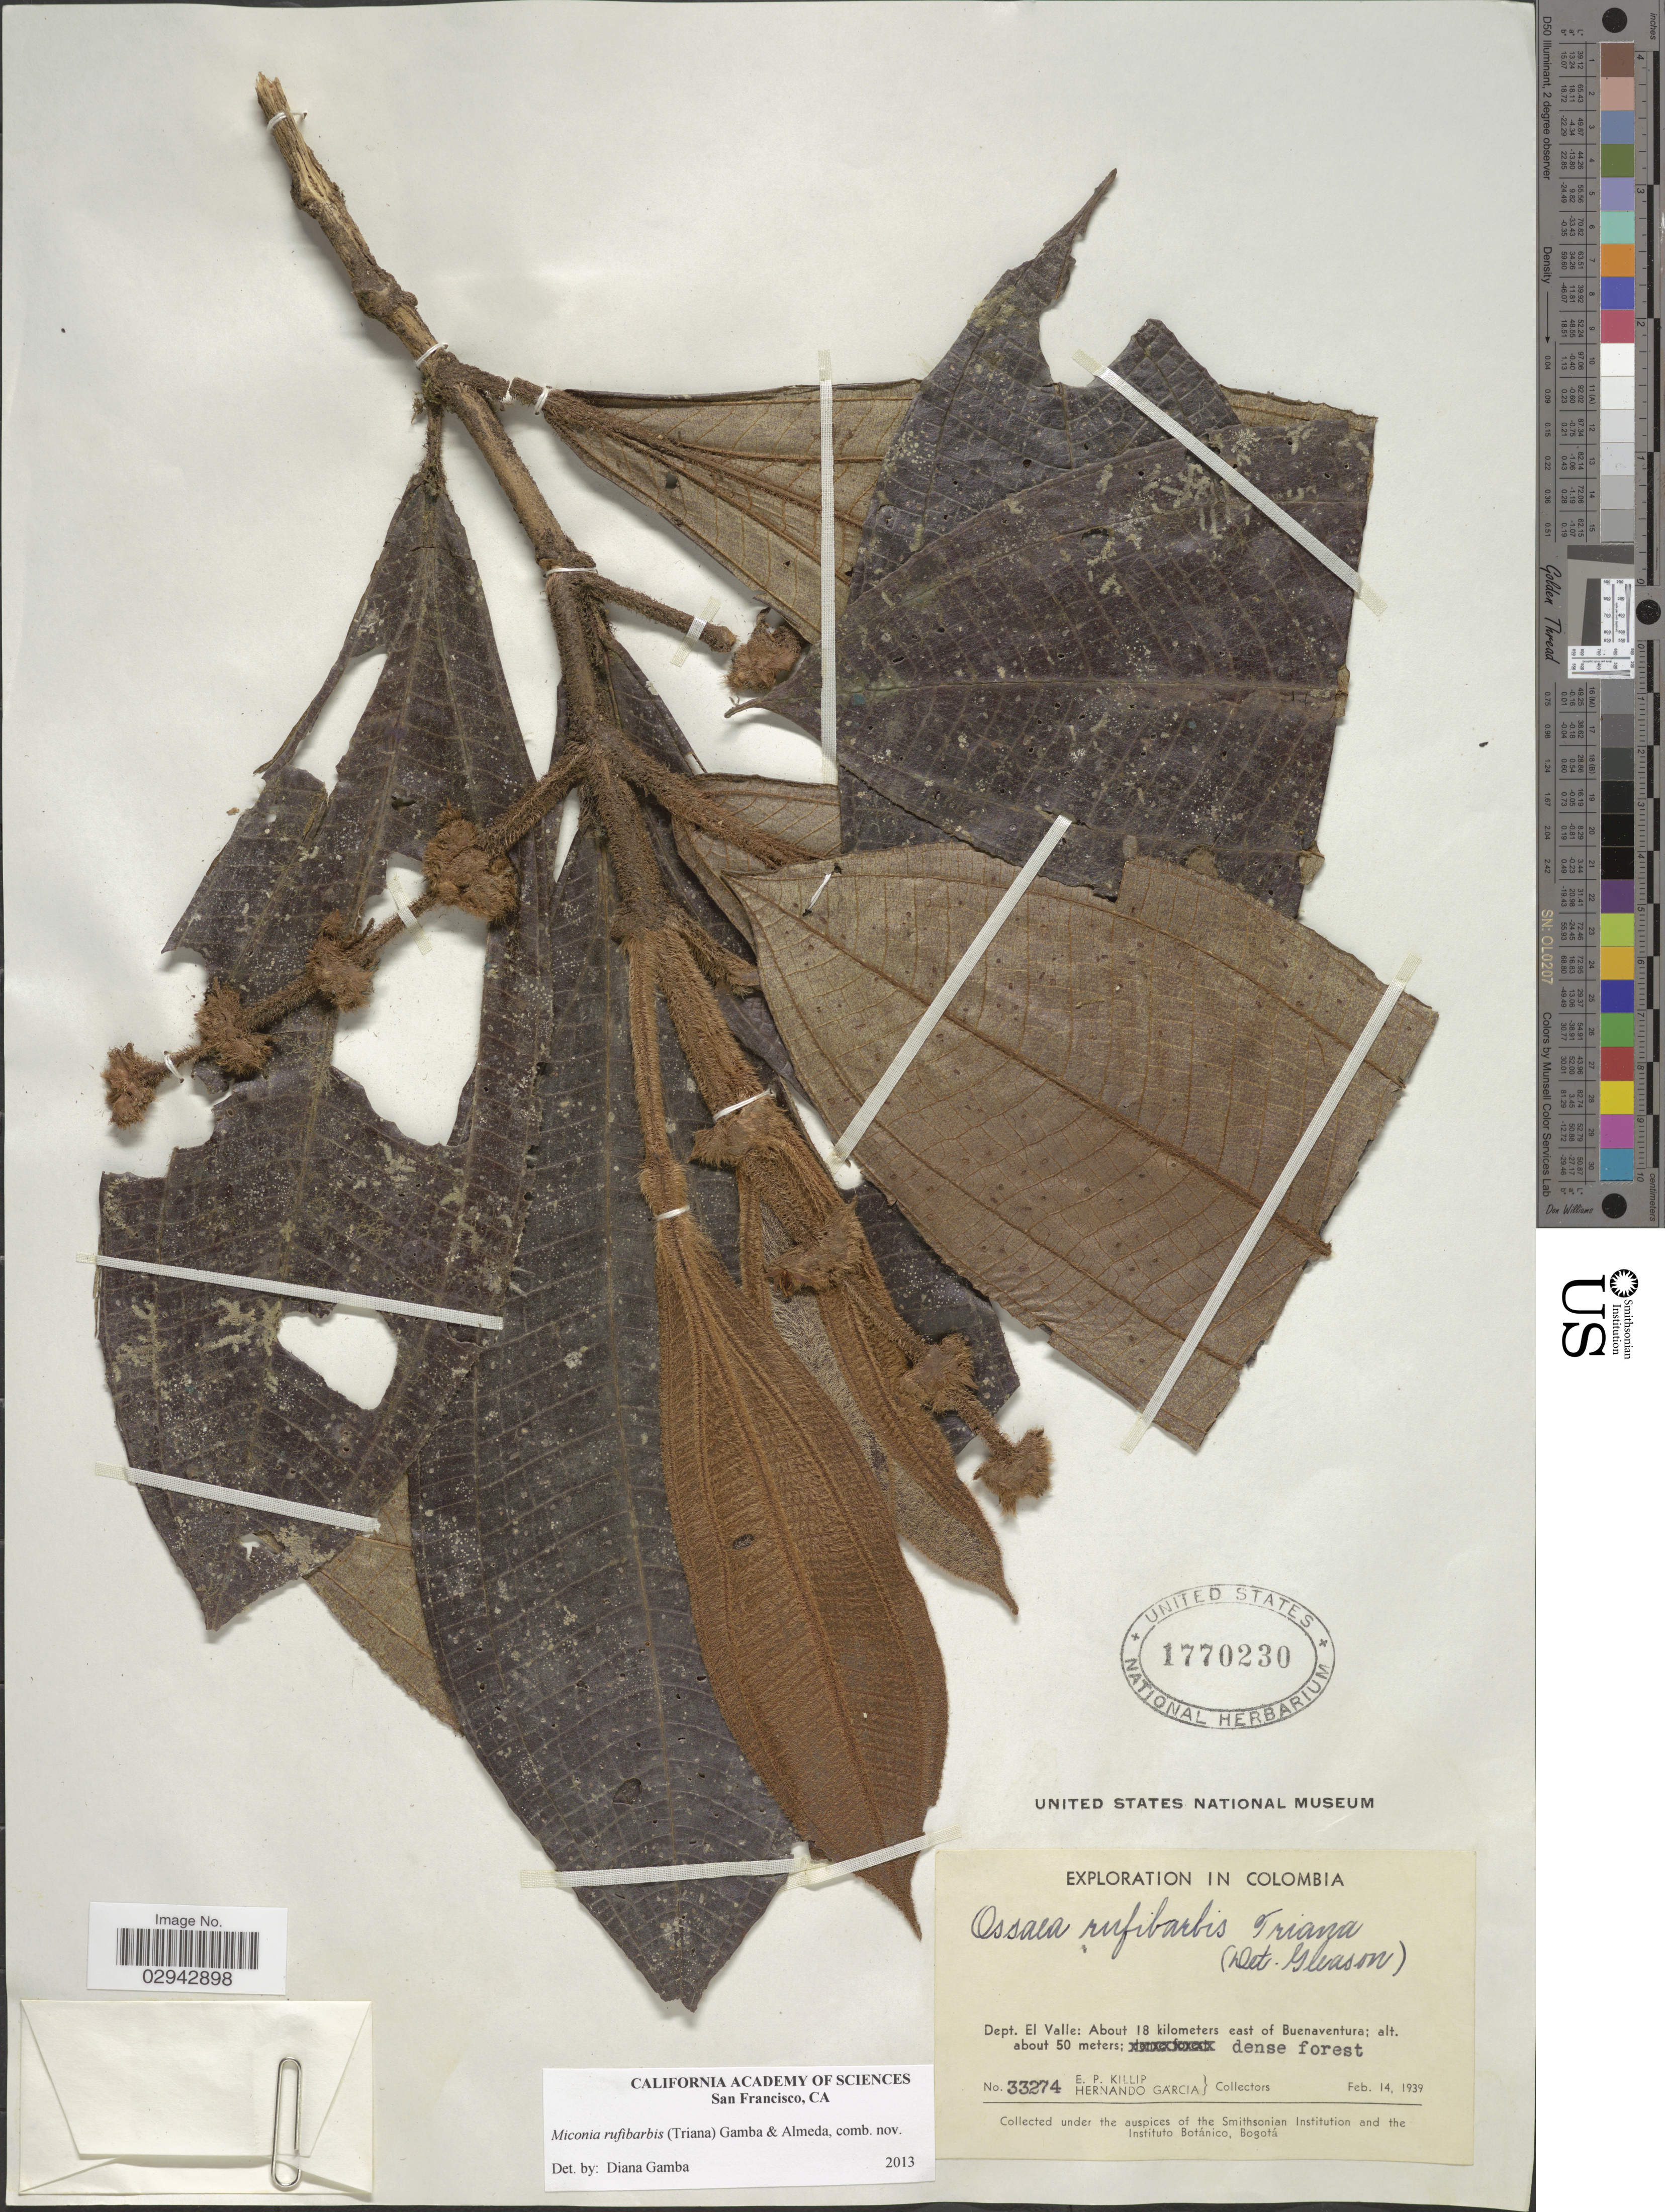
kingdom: Plantae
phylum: Tracheophyta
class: Magnoliopsida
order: Myrtales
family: Melastomataceae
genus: Miconia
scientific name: Miconia rufibarbis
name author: (Triana) Gamba & Almeda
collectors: E. P. Killip & H. Garcia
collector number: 33274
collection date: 1939-02-14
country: Colombia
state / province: Valle del Cauca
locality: Dept. El Valle: About 18 kilometers east of Buenaventura.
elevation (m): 50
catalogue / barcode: US 1770230